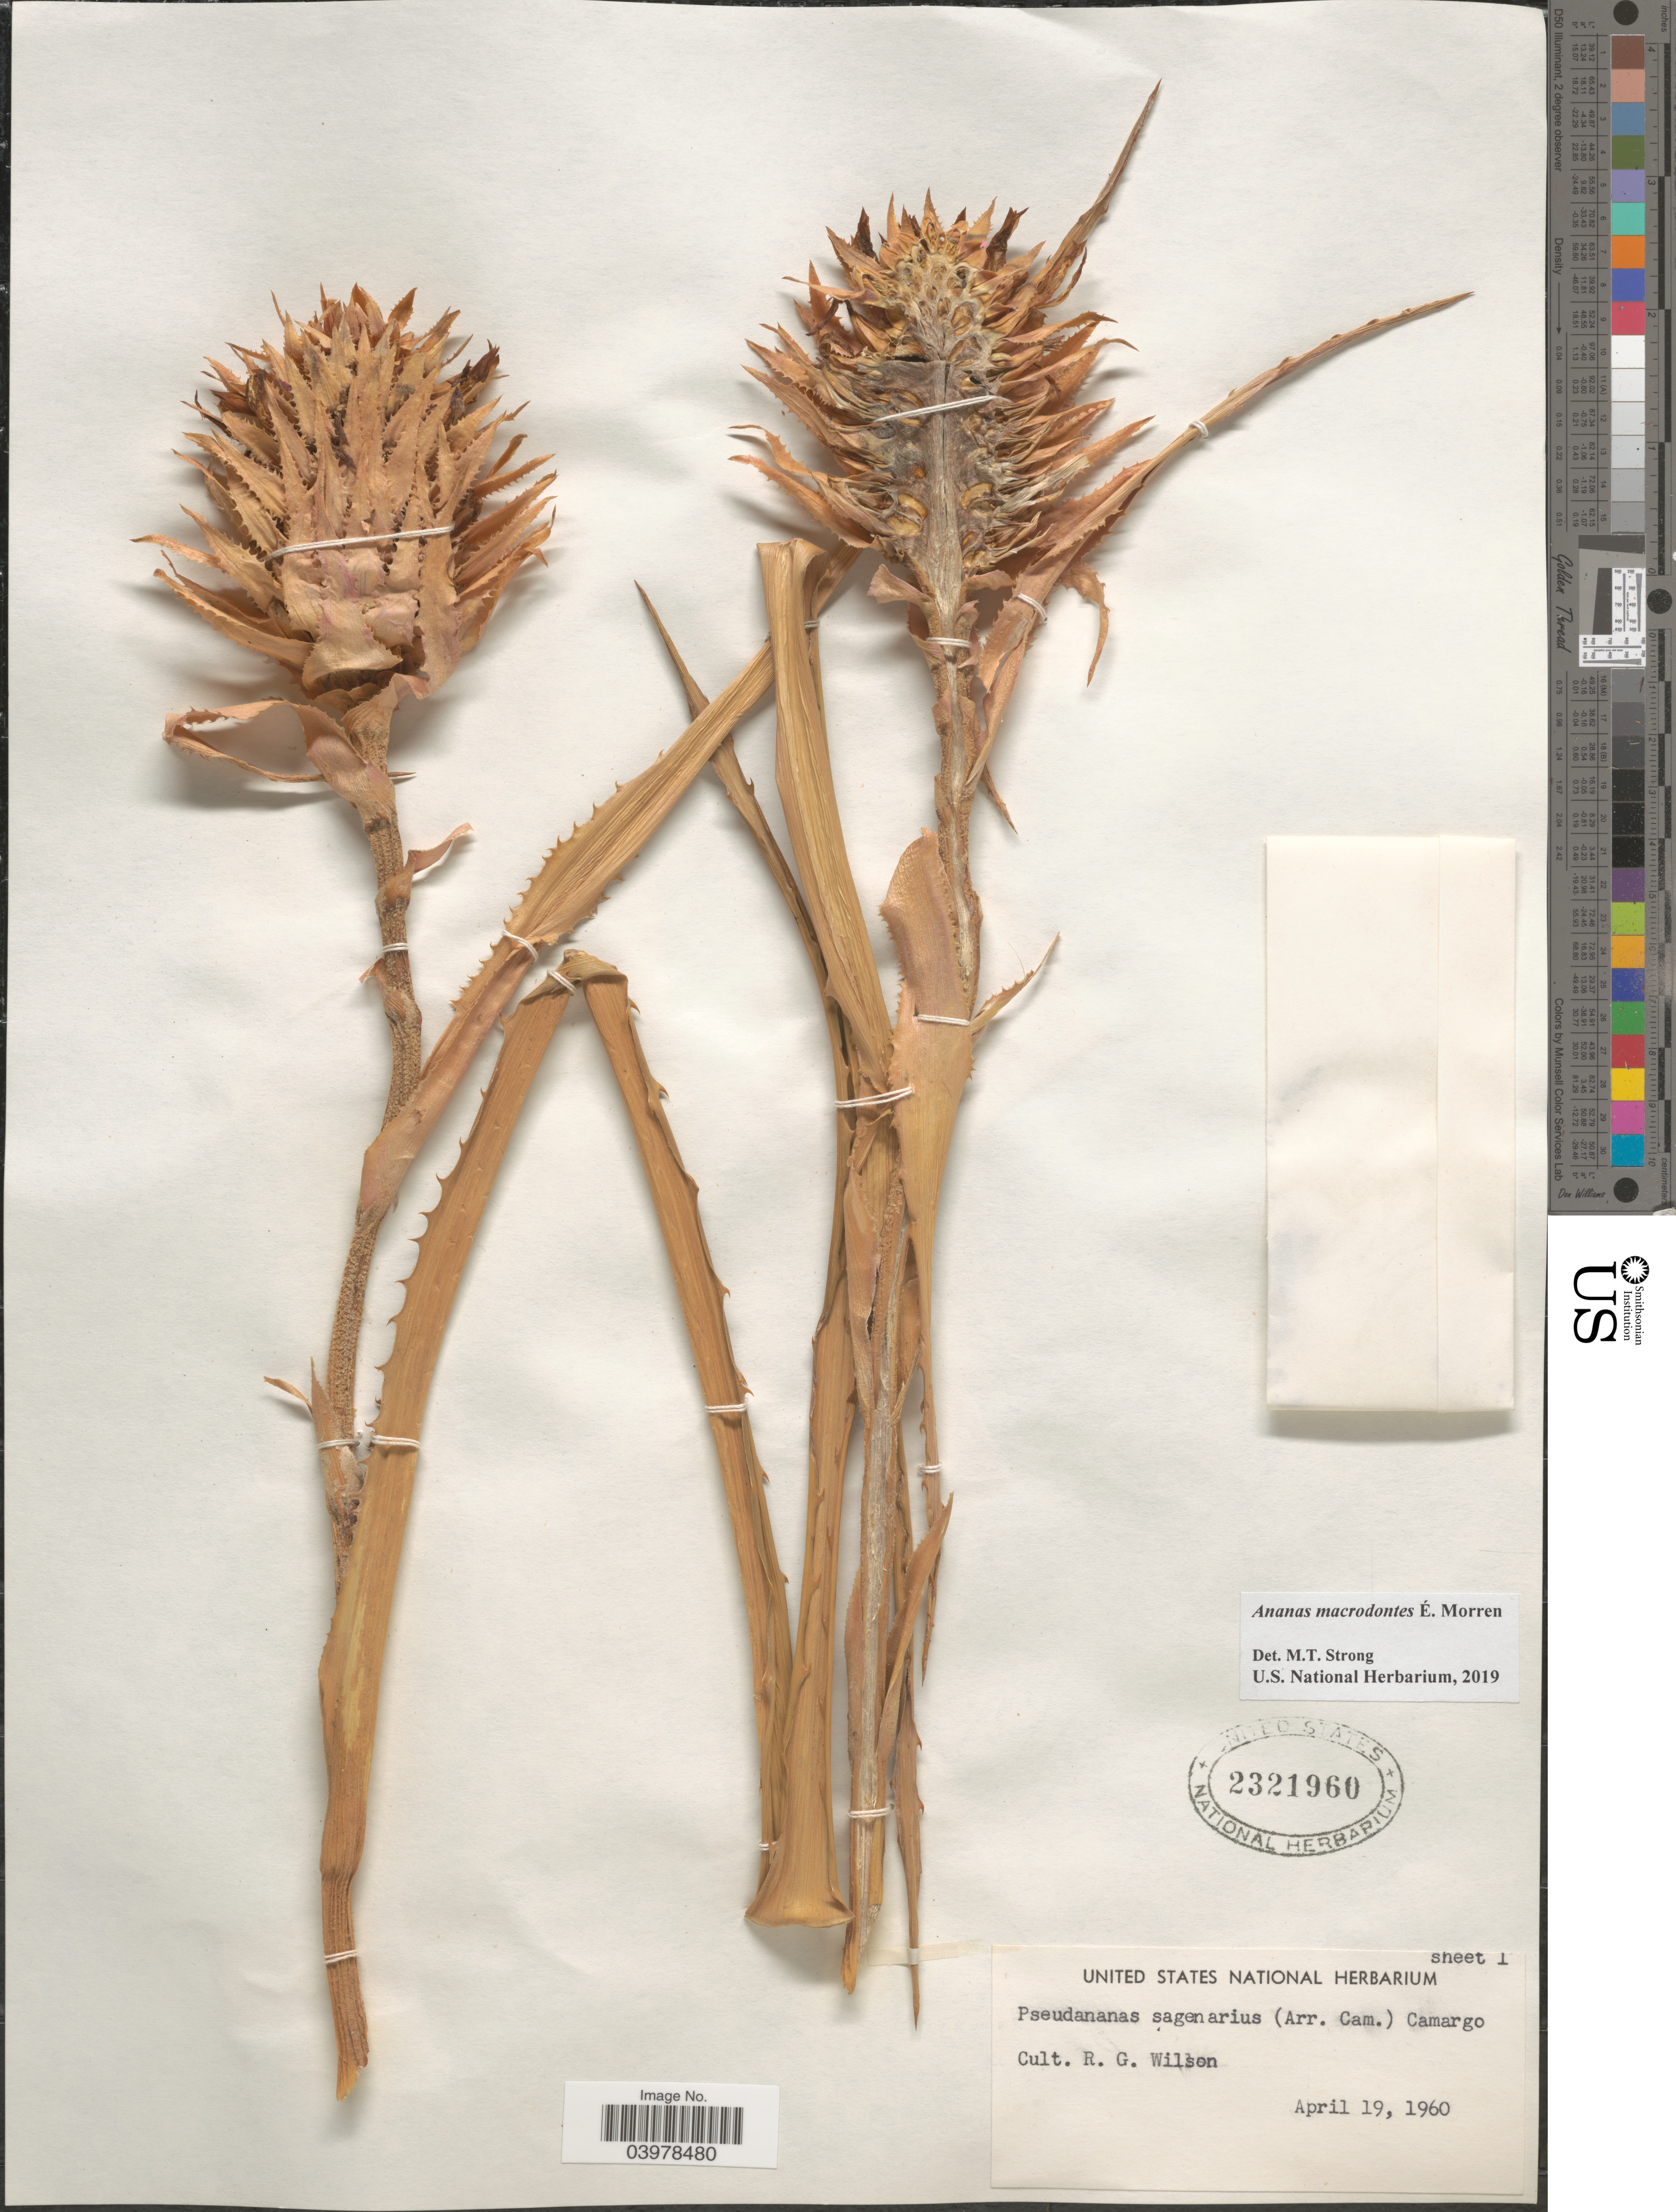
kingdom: Plantae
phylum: Tracheophyta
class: Liliopsida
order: Poales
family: Bromeliaceae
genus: Ananas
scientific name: Ananas macrodontes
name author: É. Morren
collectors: R. G. Wilson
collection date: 1960-04-19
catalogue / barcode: US 2321960